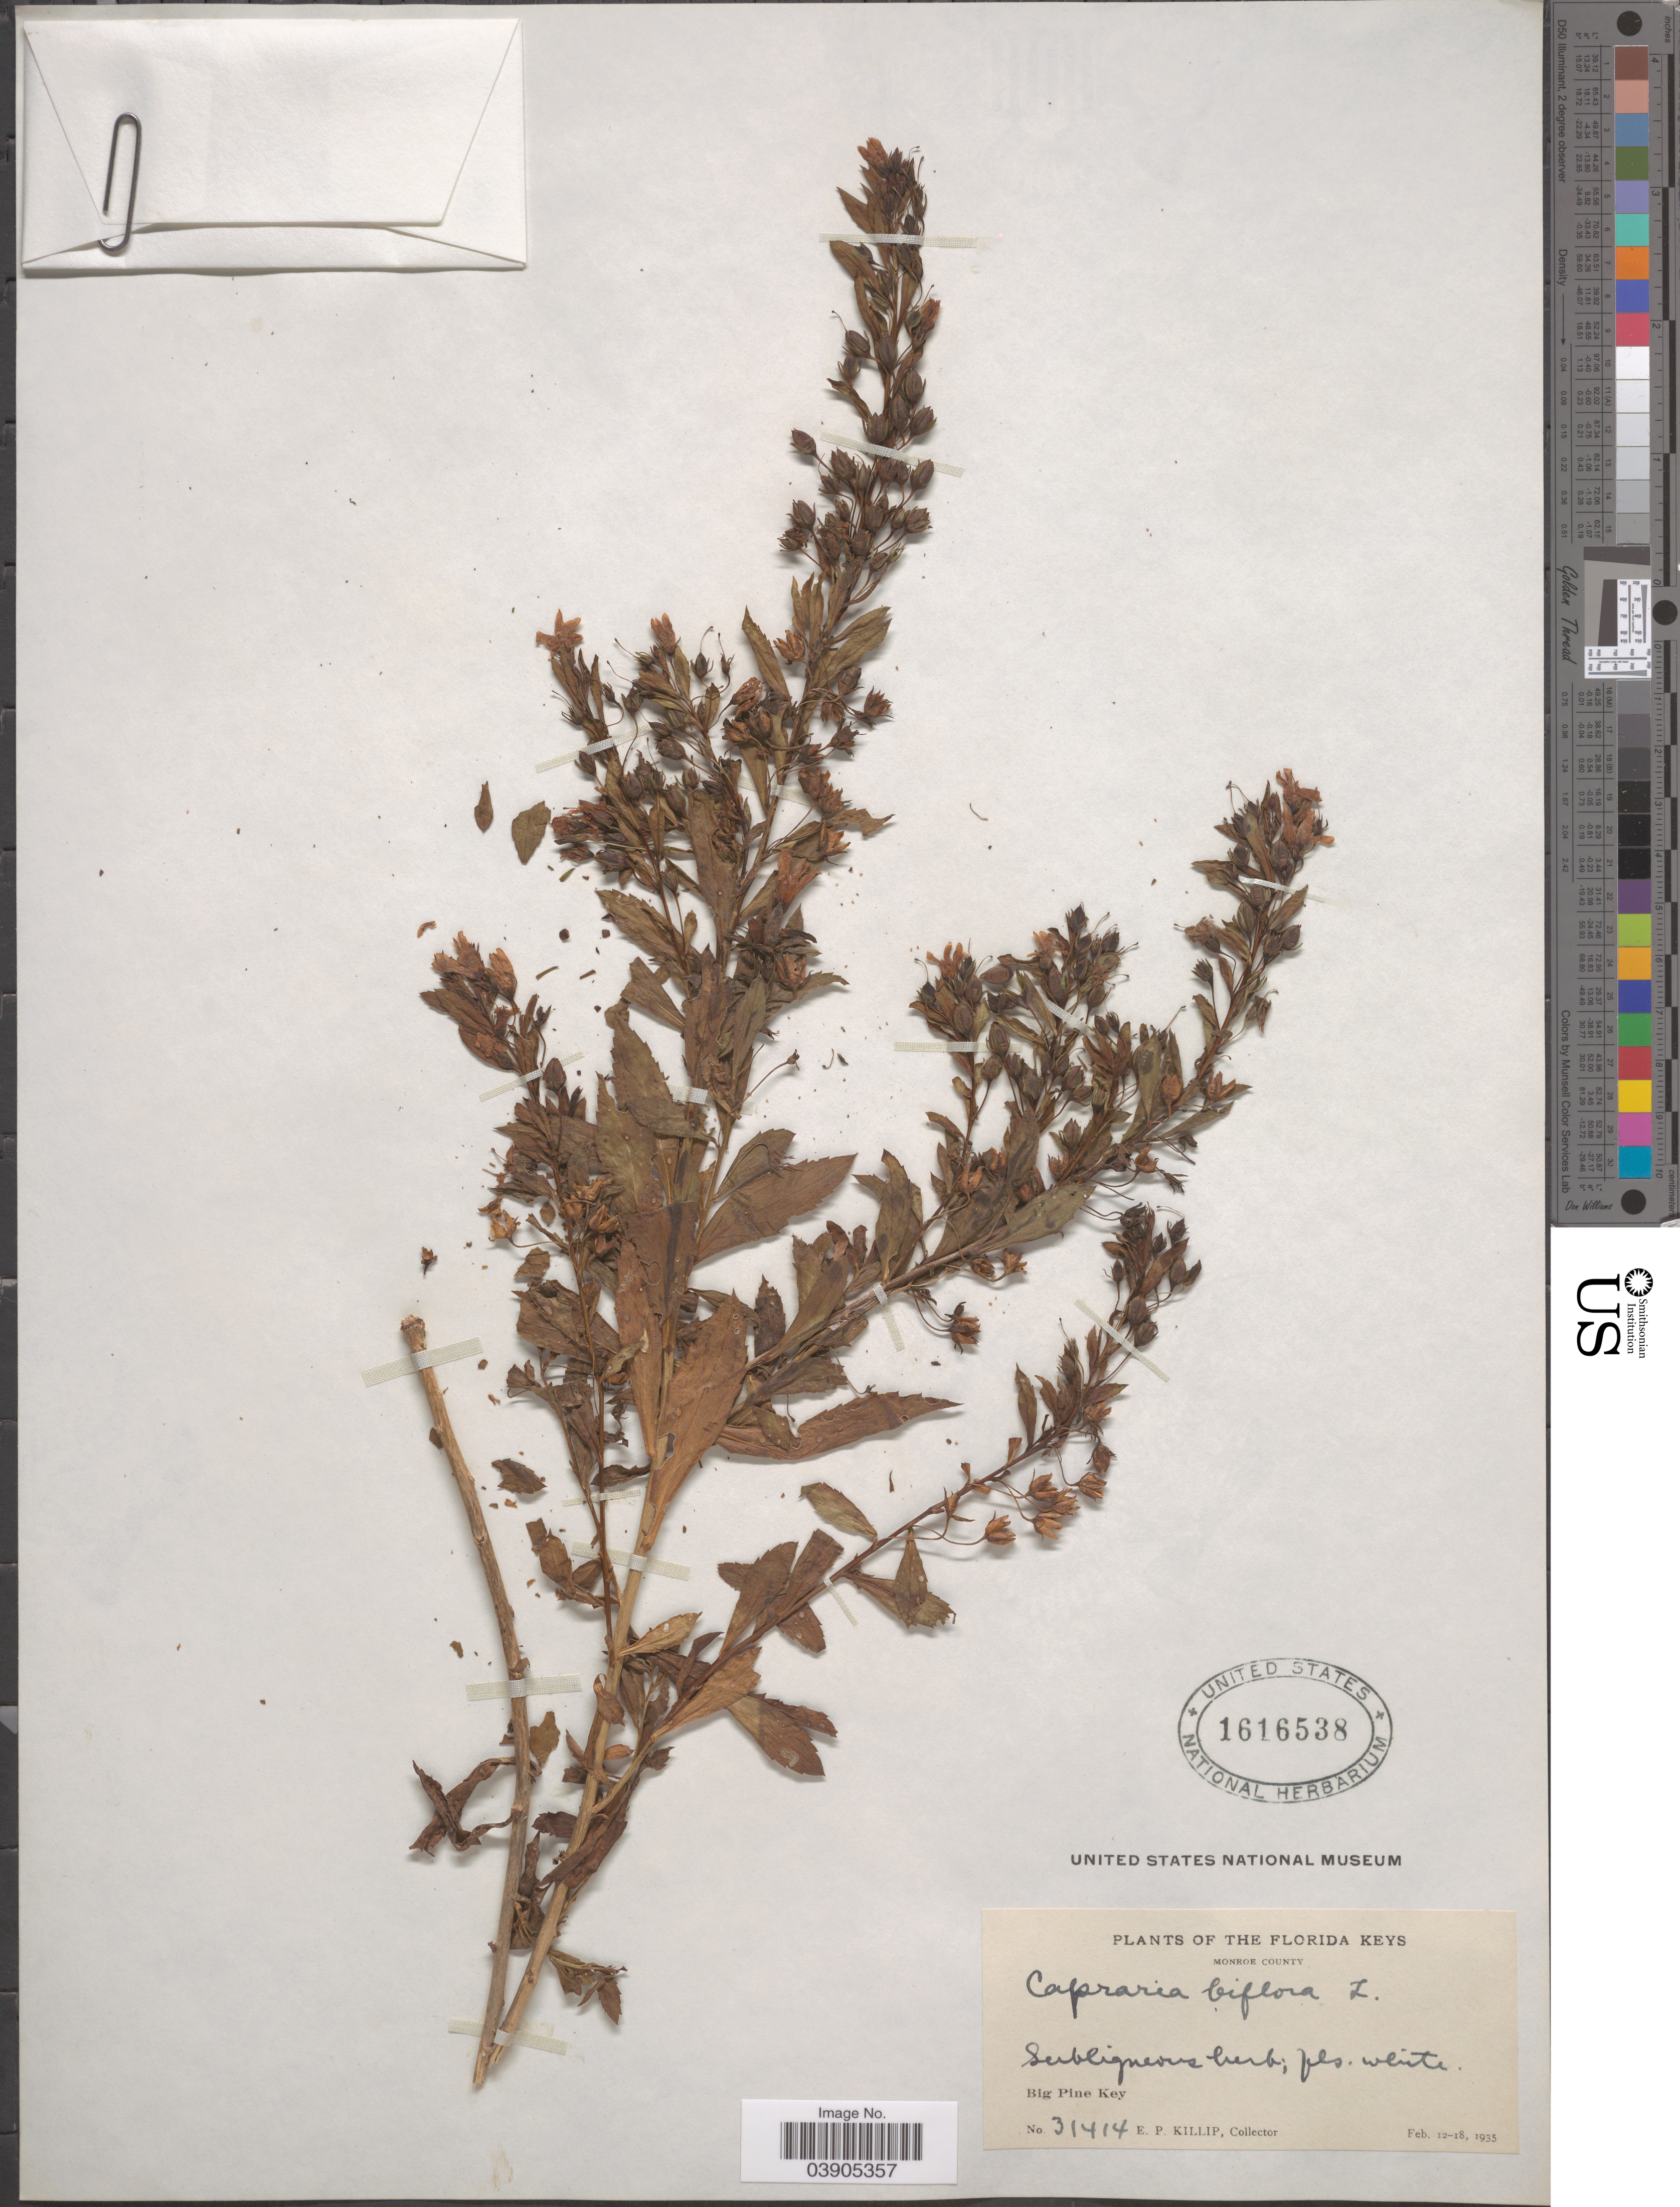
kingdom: Plantae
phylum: Tracheophyta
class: Magnoliopsida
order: Lamiales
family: Scrophulariaceae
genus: Capraria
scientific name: Capraria biflora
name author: L.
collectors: E. P. Killip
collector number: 31414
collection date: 1935-02-12/1935-02-18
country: United States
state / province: Florida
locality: Florida Keys. Monroe County. Big Pine Key.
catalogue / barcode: US 1616538